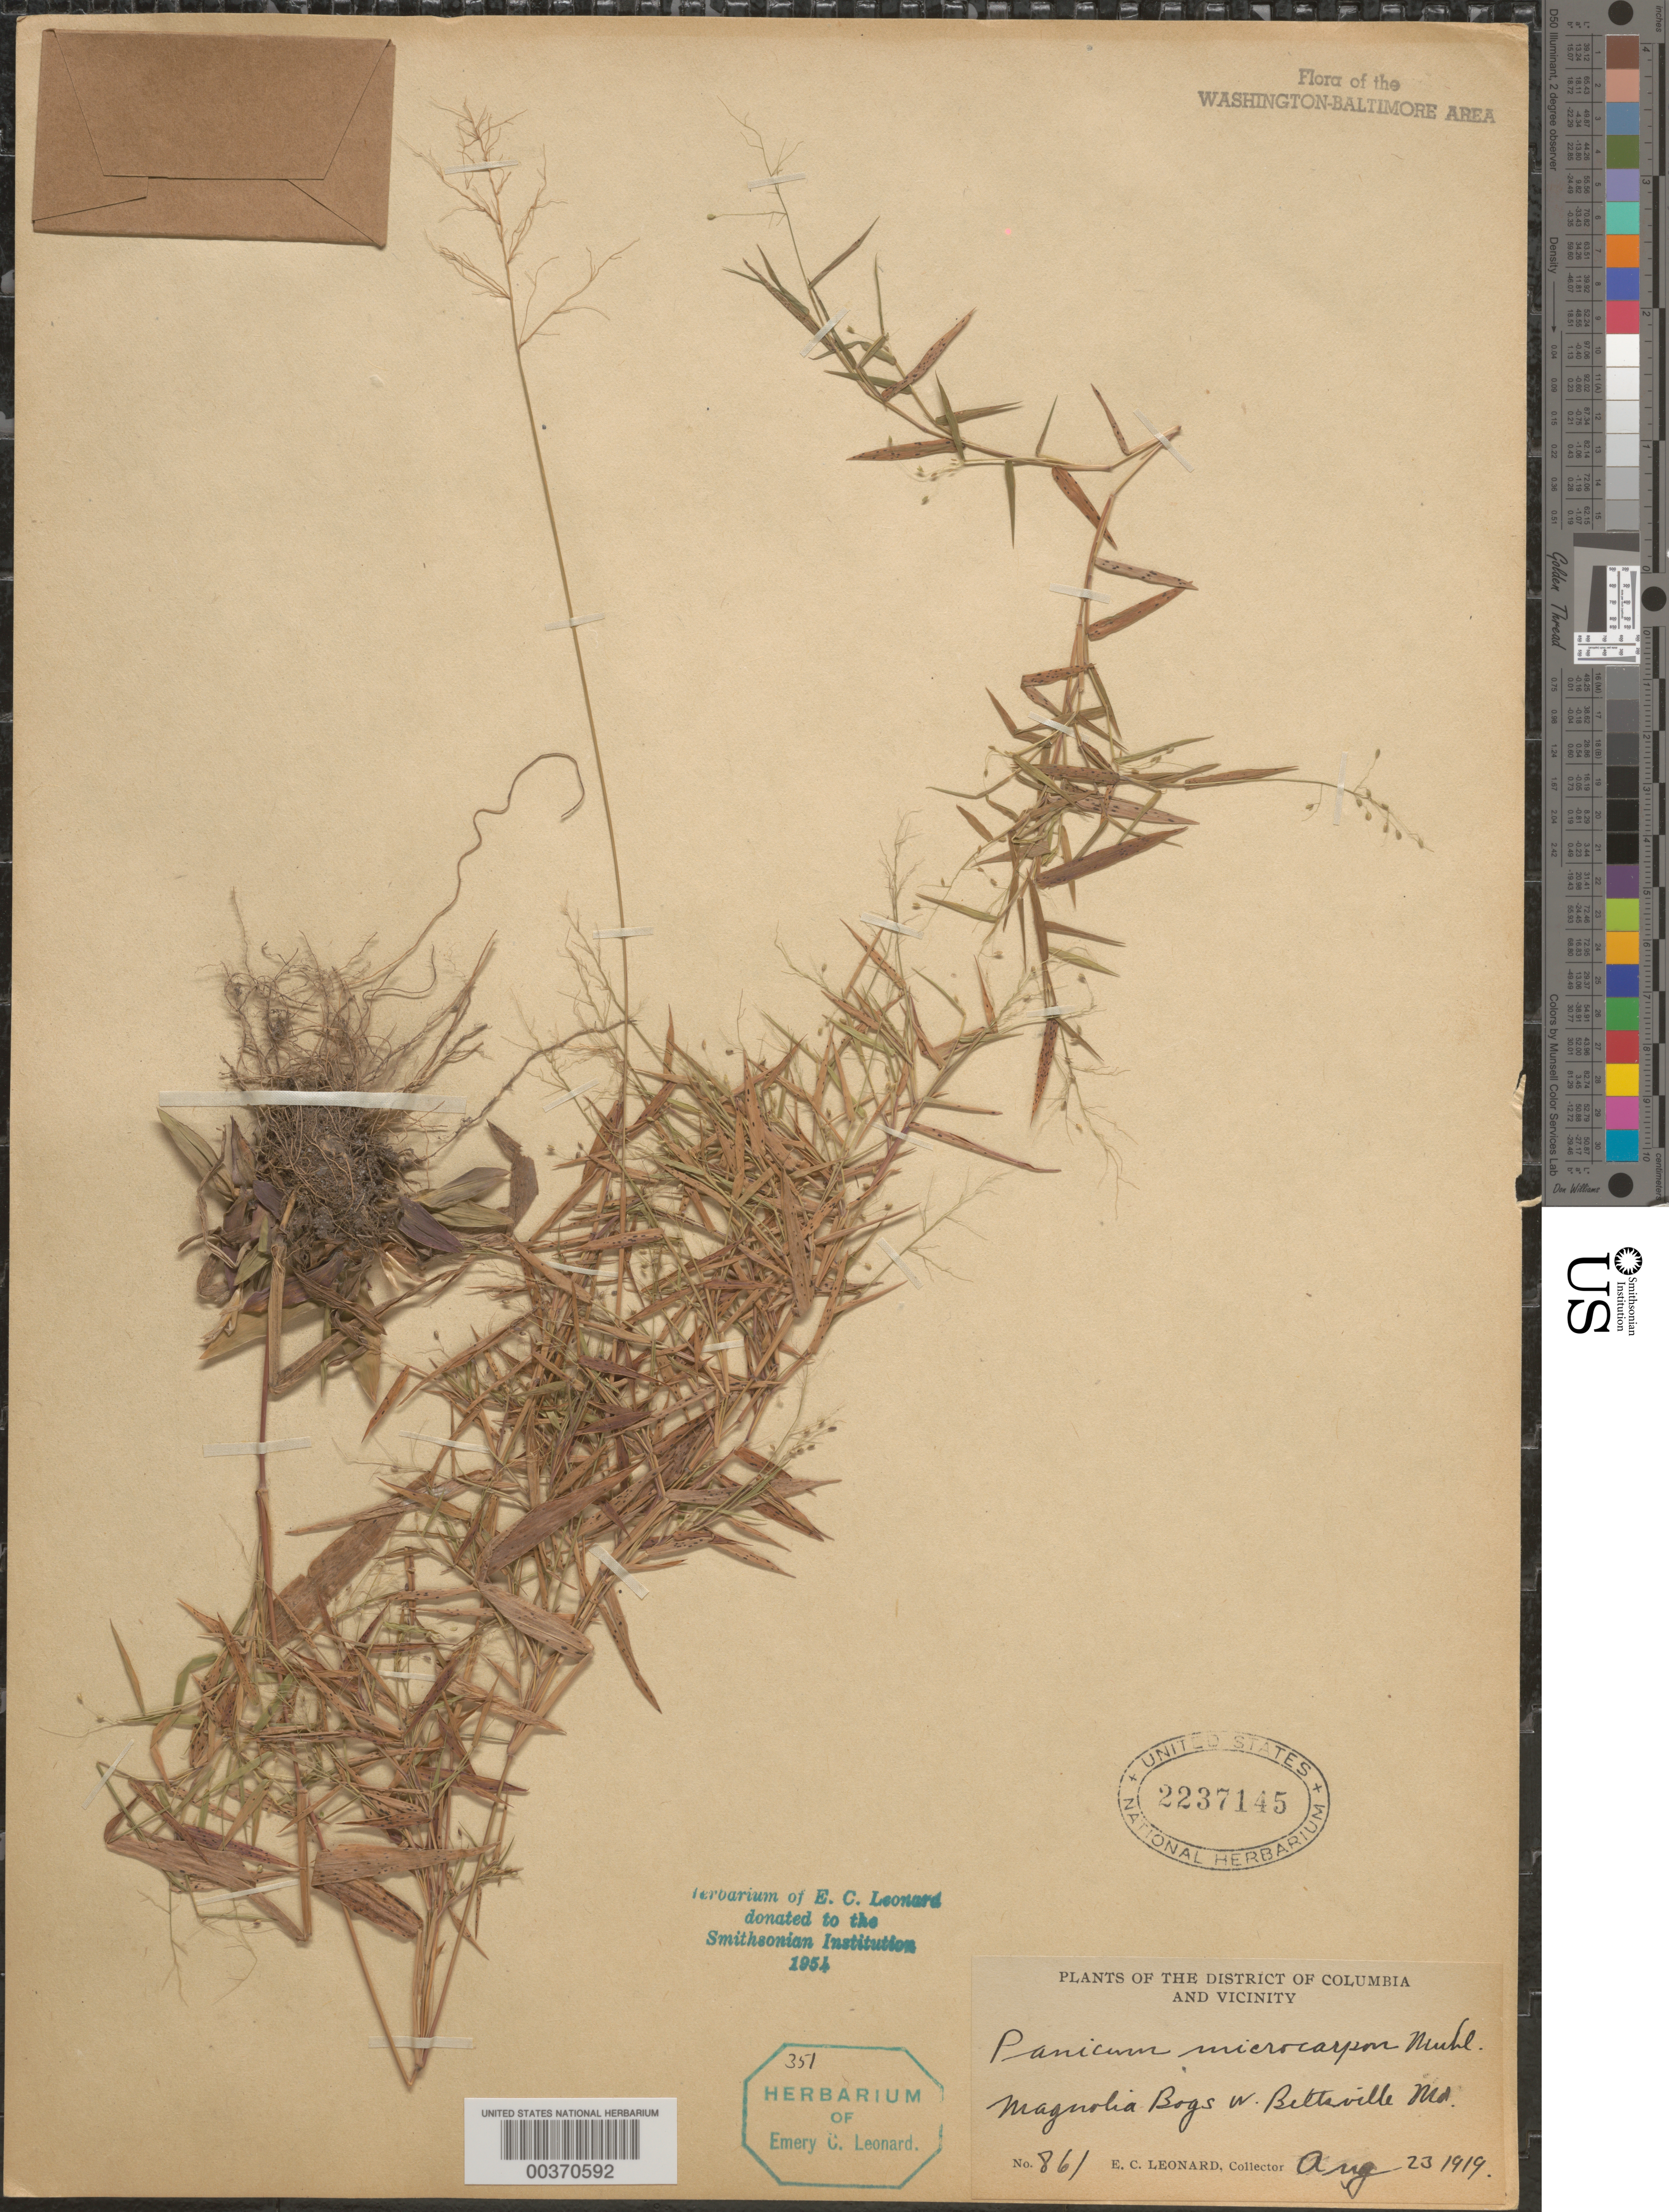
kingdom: Plantae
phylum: Tracheophyta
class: Liliopsida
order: Poales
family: Poaceae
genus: Dichanthelium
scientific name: Dichanthelium dichotomum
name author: (L.) Gould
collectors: E. C. Leonard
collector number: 861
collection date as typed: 23 Aug 1919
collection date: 1919-08-23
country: United States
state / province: Maryland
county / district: Prince George's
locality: Magnolia Bogs west of Beltsville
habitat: Magnolia bogs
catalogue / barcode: US 2237145